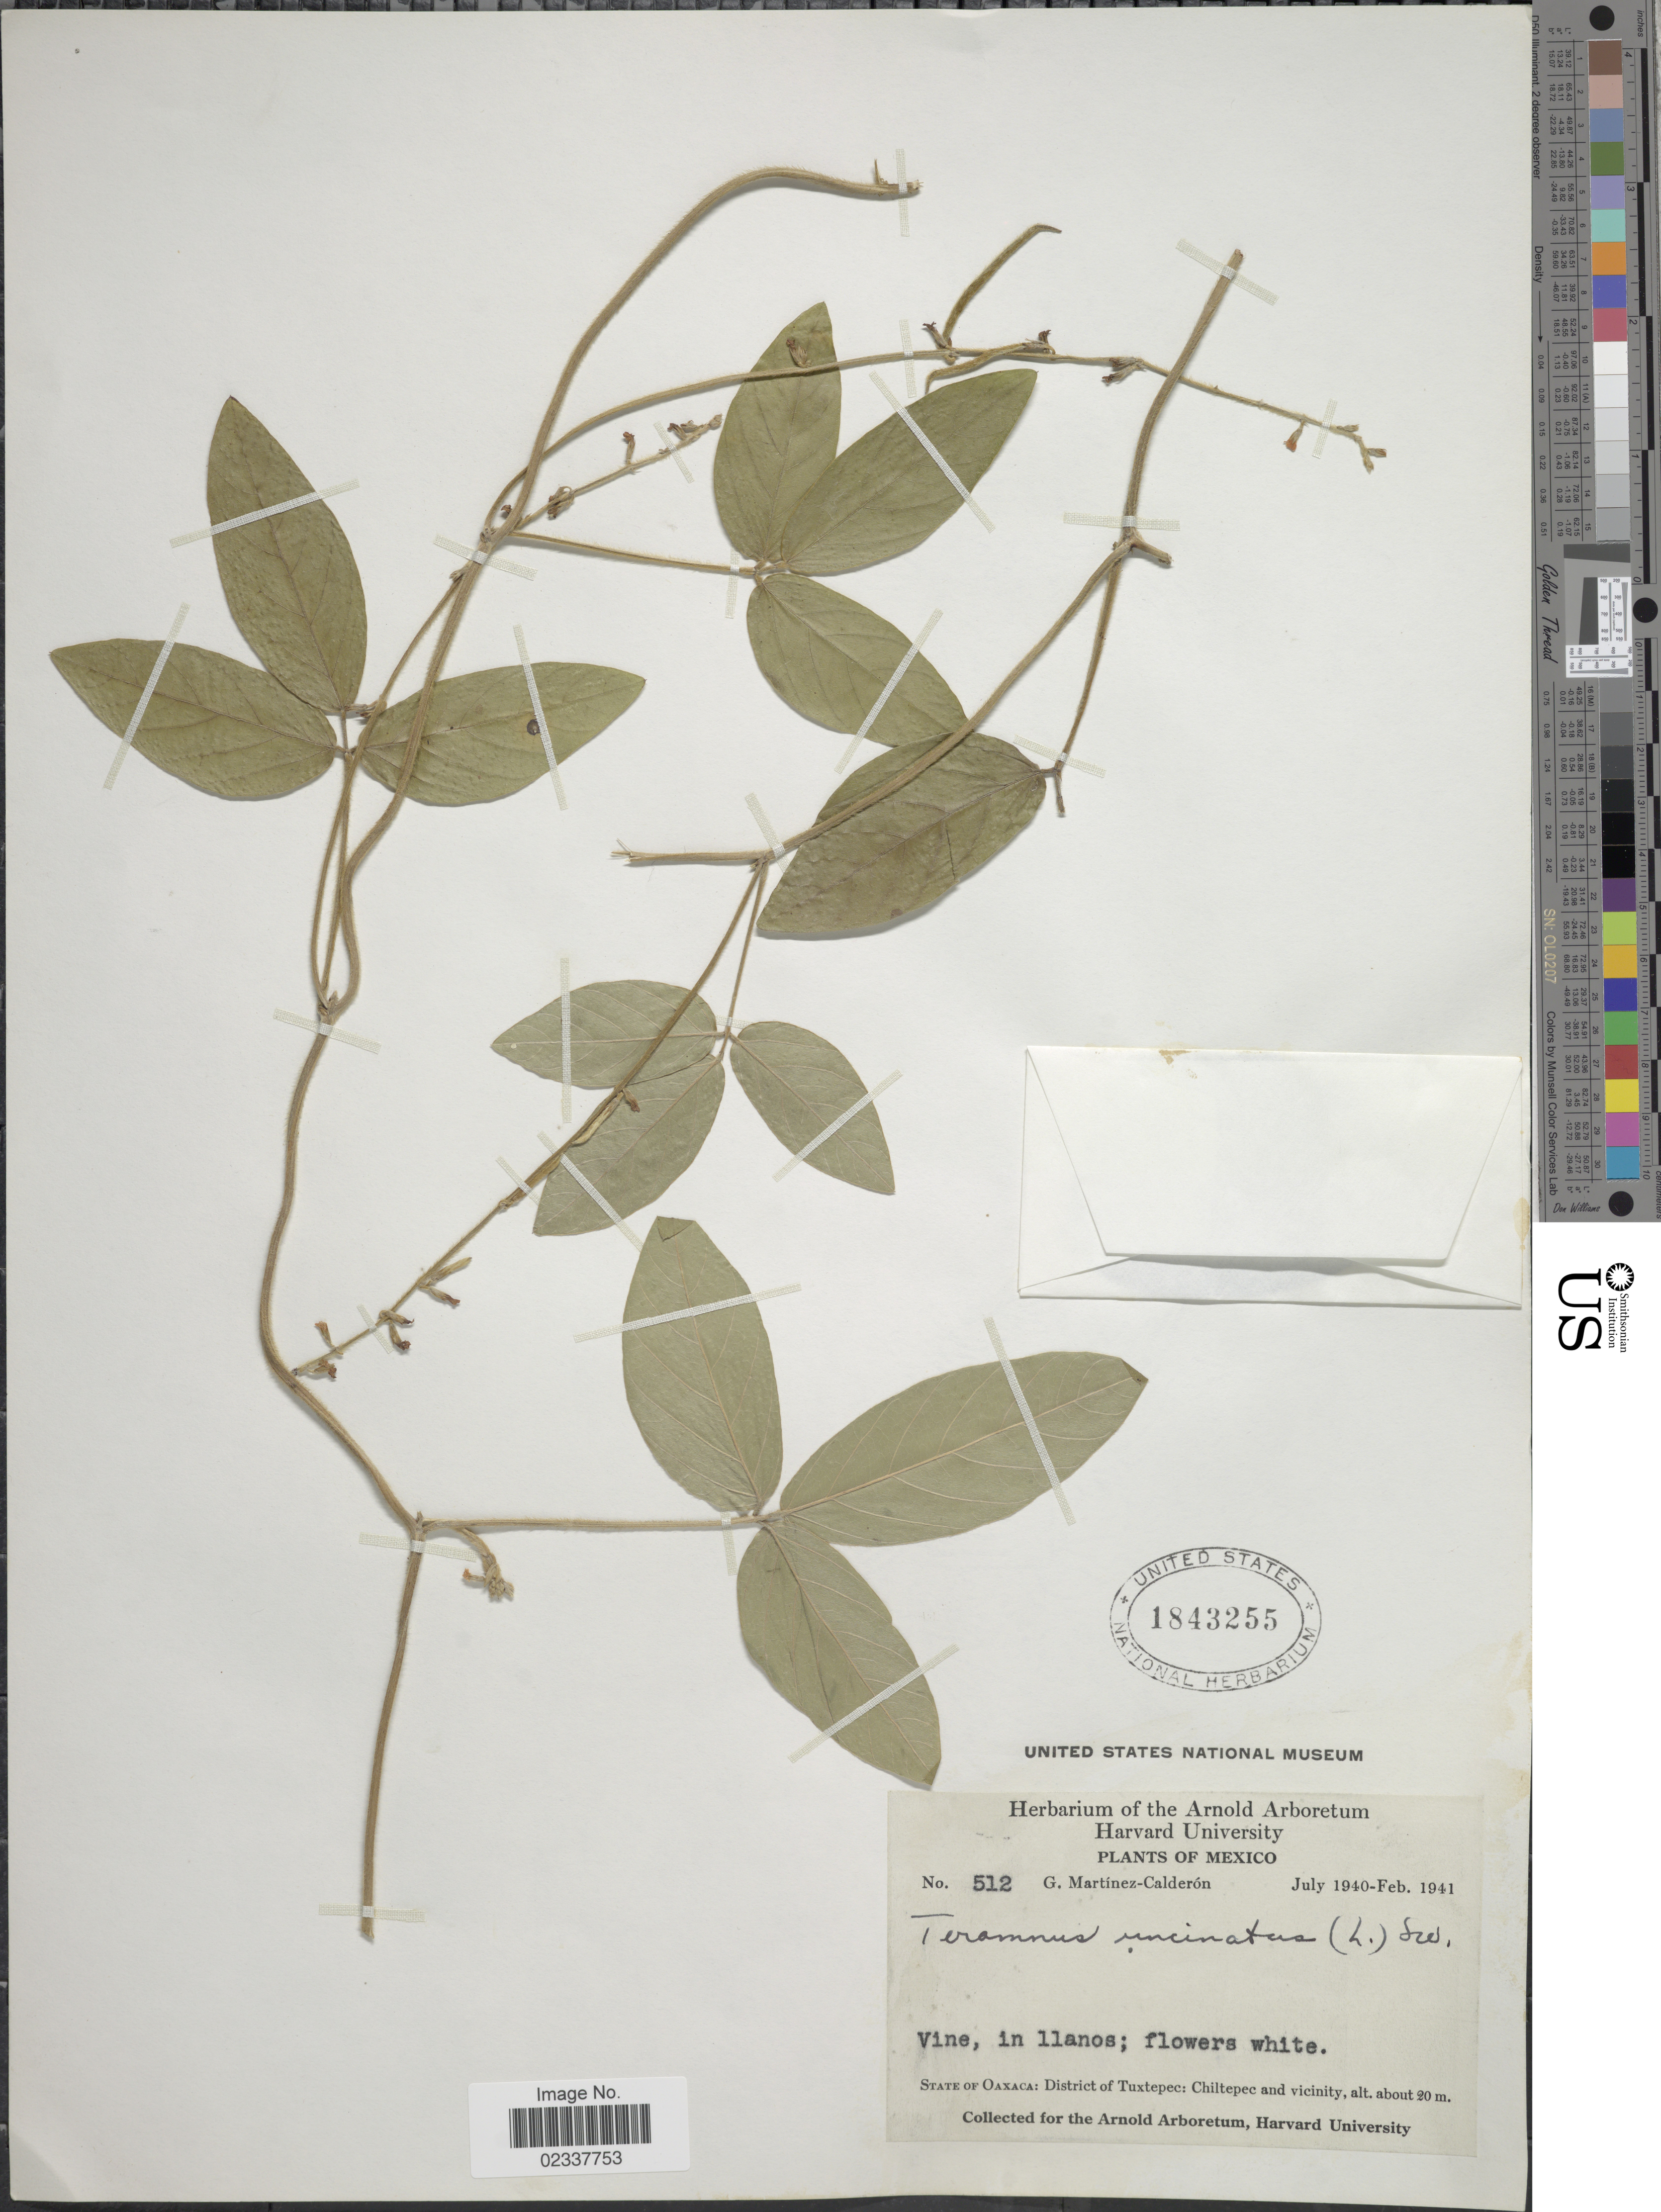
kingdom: Plantae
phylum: Tracheophyta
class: Magnoliopsida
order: Fabales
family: Fabaceae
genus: Teramnus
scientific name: Teramnus uncinatus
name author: (L.) Sw.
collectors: G. Martínez Calderón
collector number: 512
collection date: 1940-07/1941-02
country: Mexico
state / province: Oaxaca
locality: District of Tuxtepec, Chiltepec and Vicinity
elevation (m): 20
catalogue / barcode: US 1843255